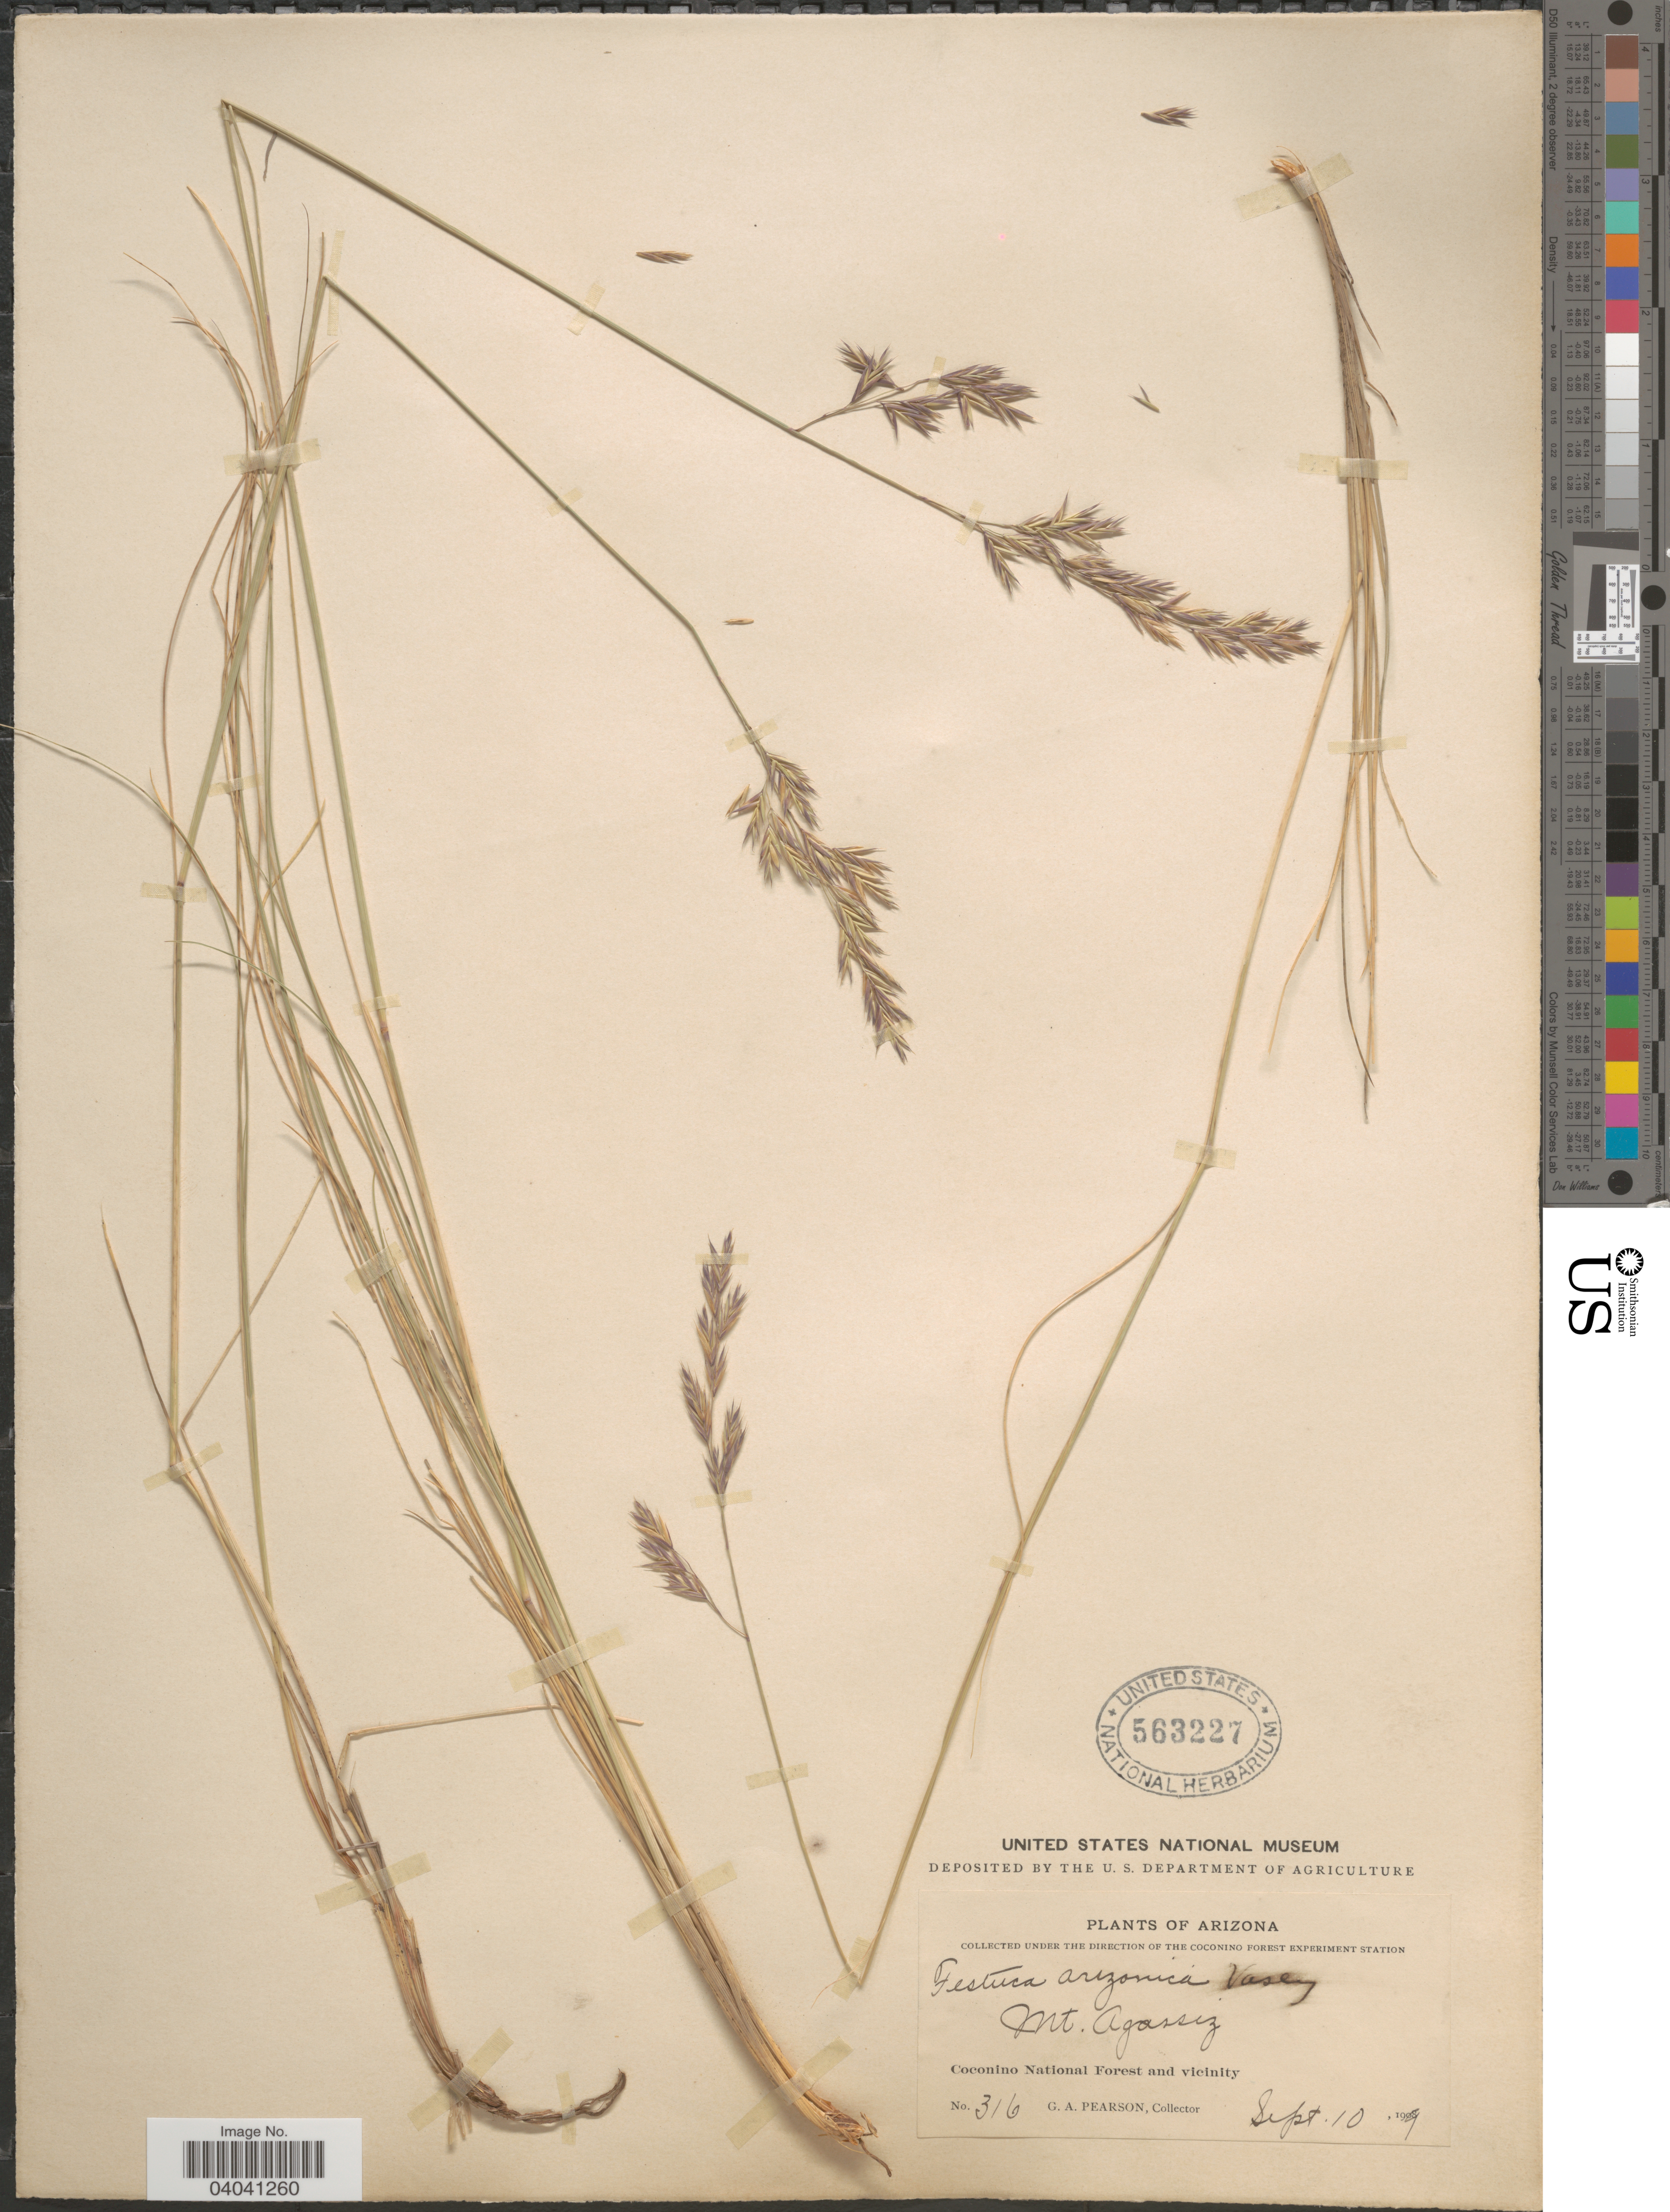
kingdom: Plantae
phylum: Tracheophyta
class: Liliopsida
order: Poales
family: Poaceae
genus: Festuca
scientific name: Festuca arizonica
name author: Vasey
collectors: G. Pearson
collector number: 316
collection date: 1909-09-10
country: United States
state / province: Arizona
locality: Mt. Agassez. Coconino National Forest and vicinity.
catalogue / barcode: US 563227